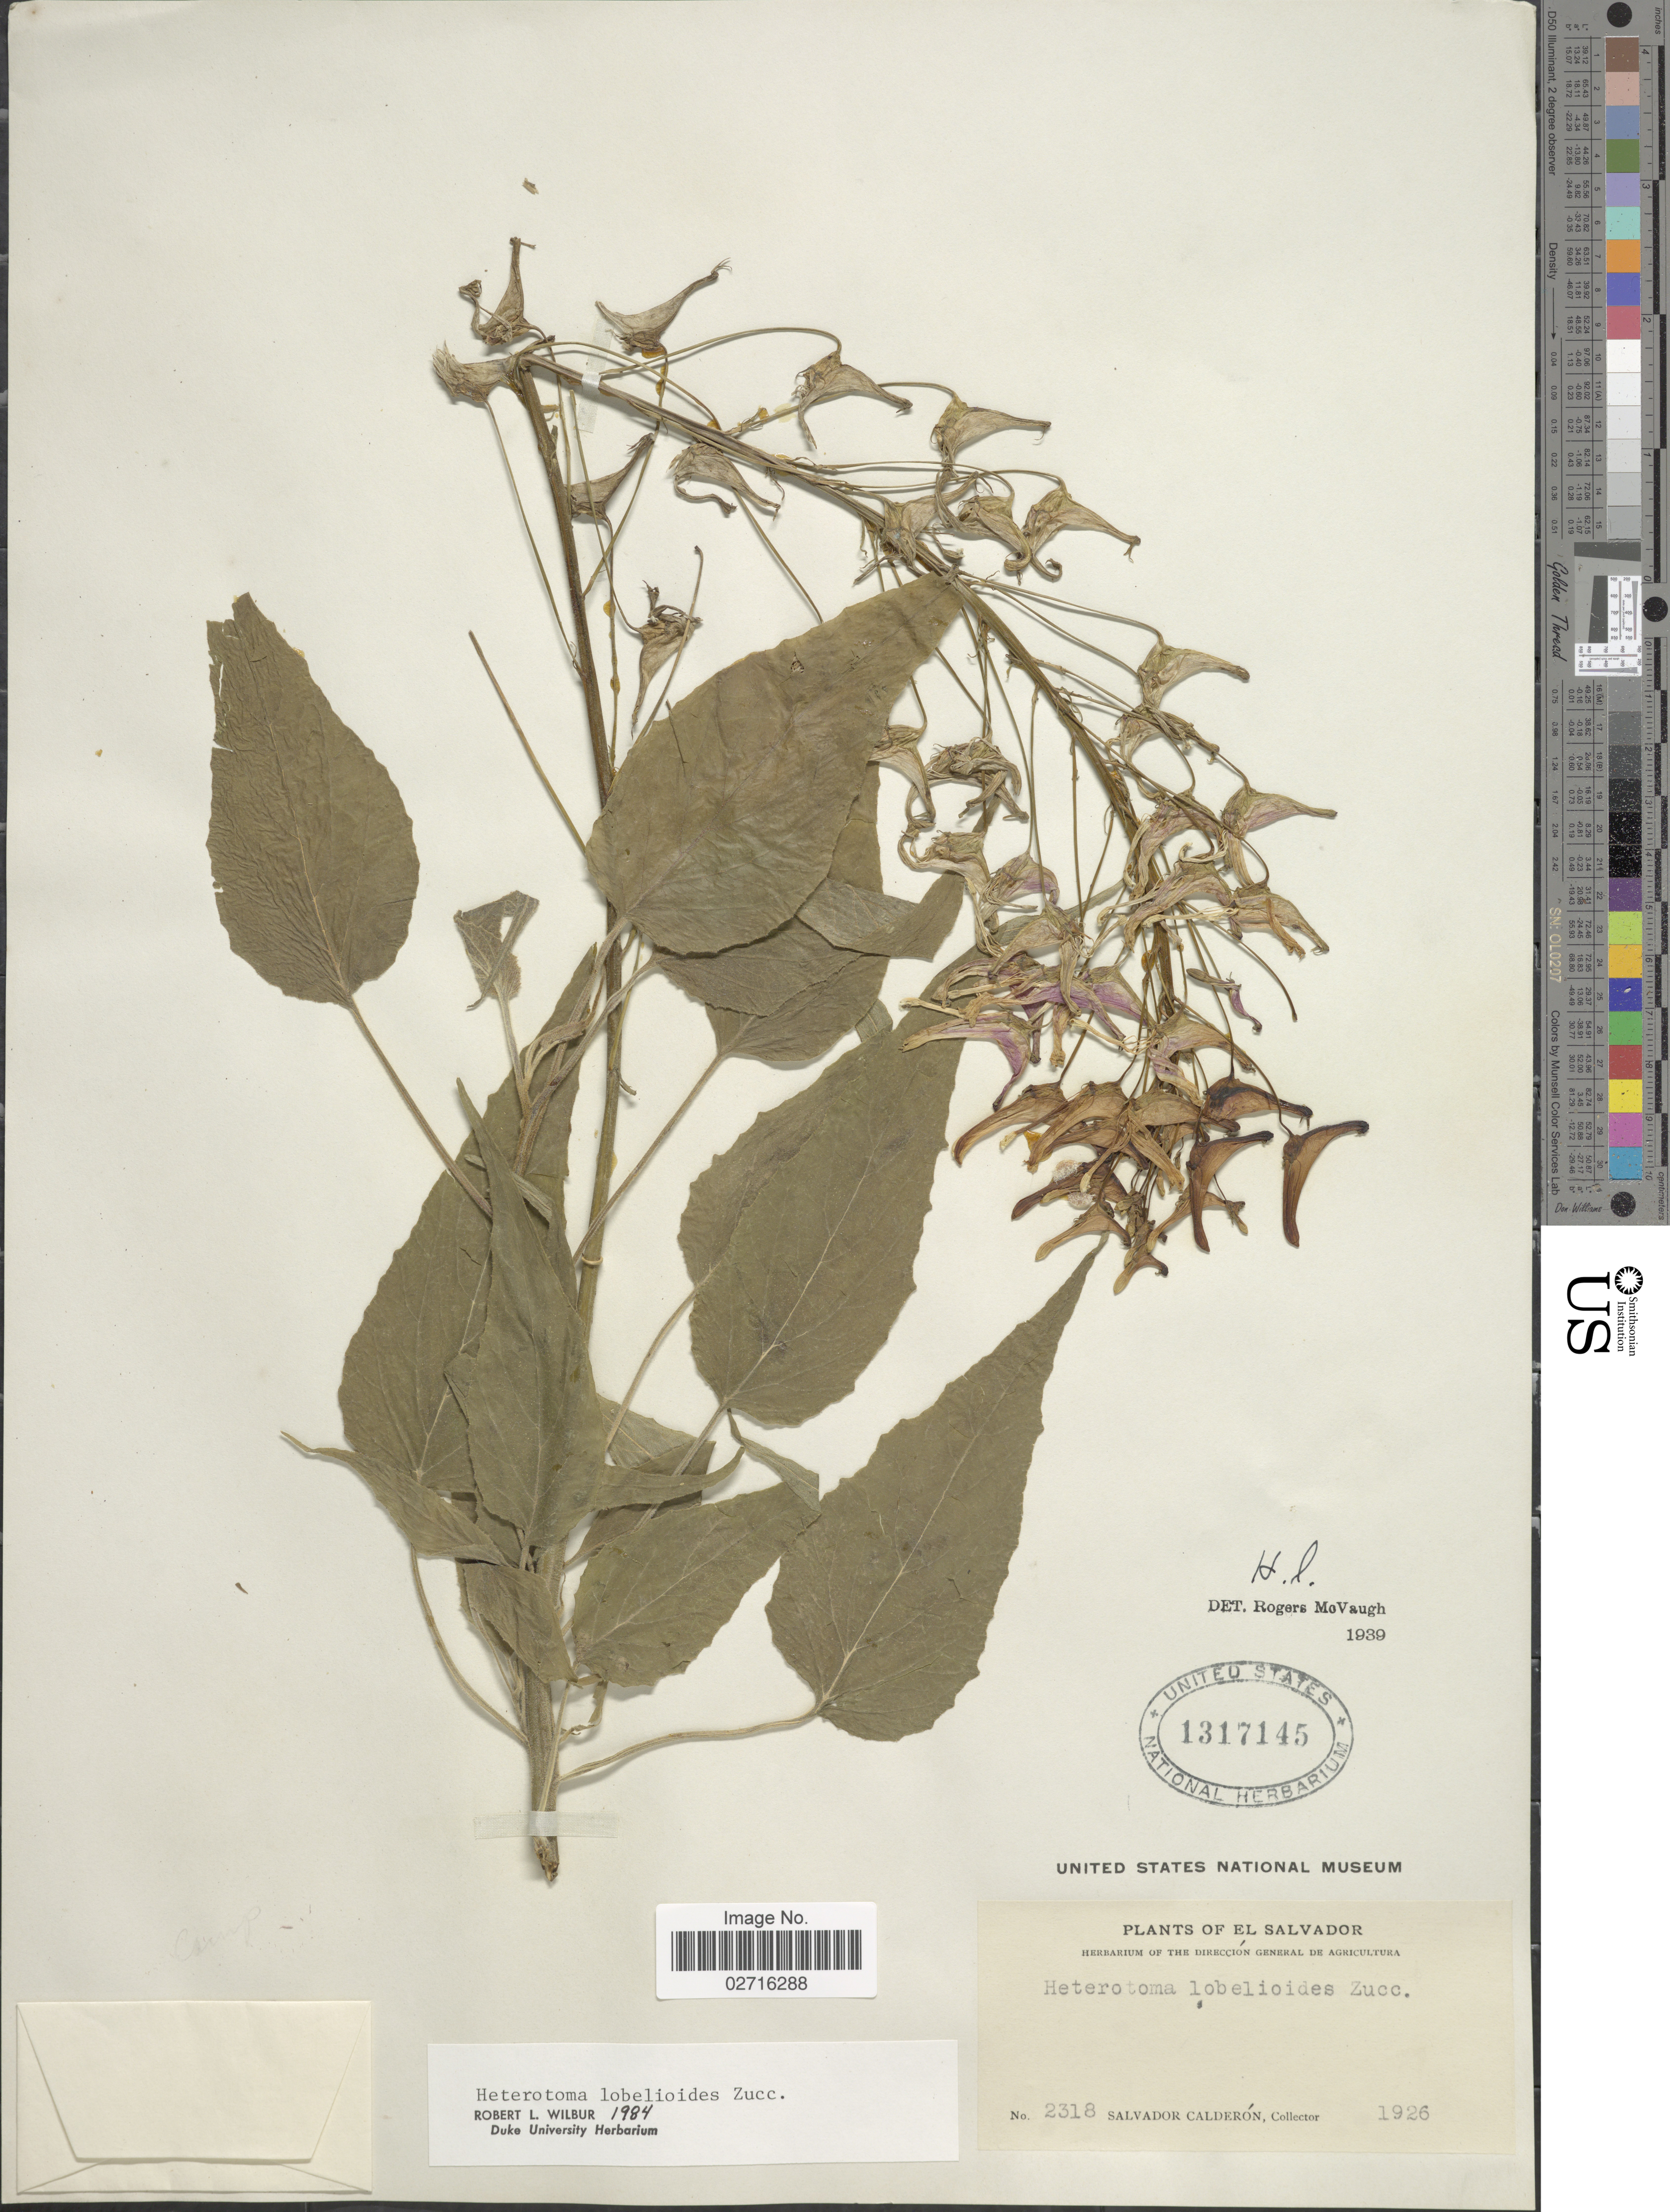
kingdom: Plantae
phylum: Tracheophyta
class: Magnoliopsida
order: Asterales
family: Campanulaceae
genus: Heterotoma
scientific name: Heterotoma lobelioides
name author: Zucc.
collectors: S. Calderón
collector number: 2318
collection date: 1926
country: El Salvador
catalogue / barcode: US 1317145